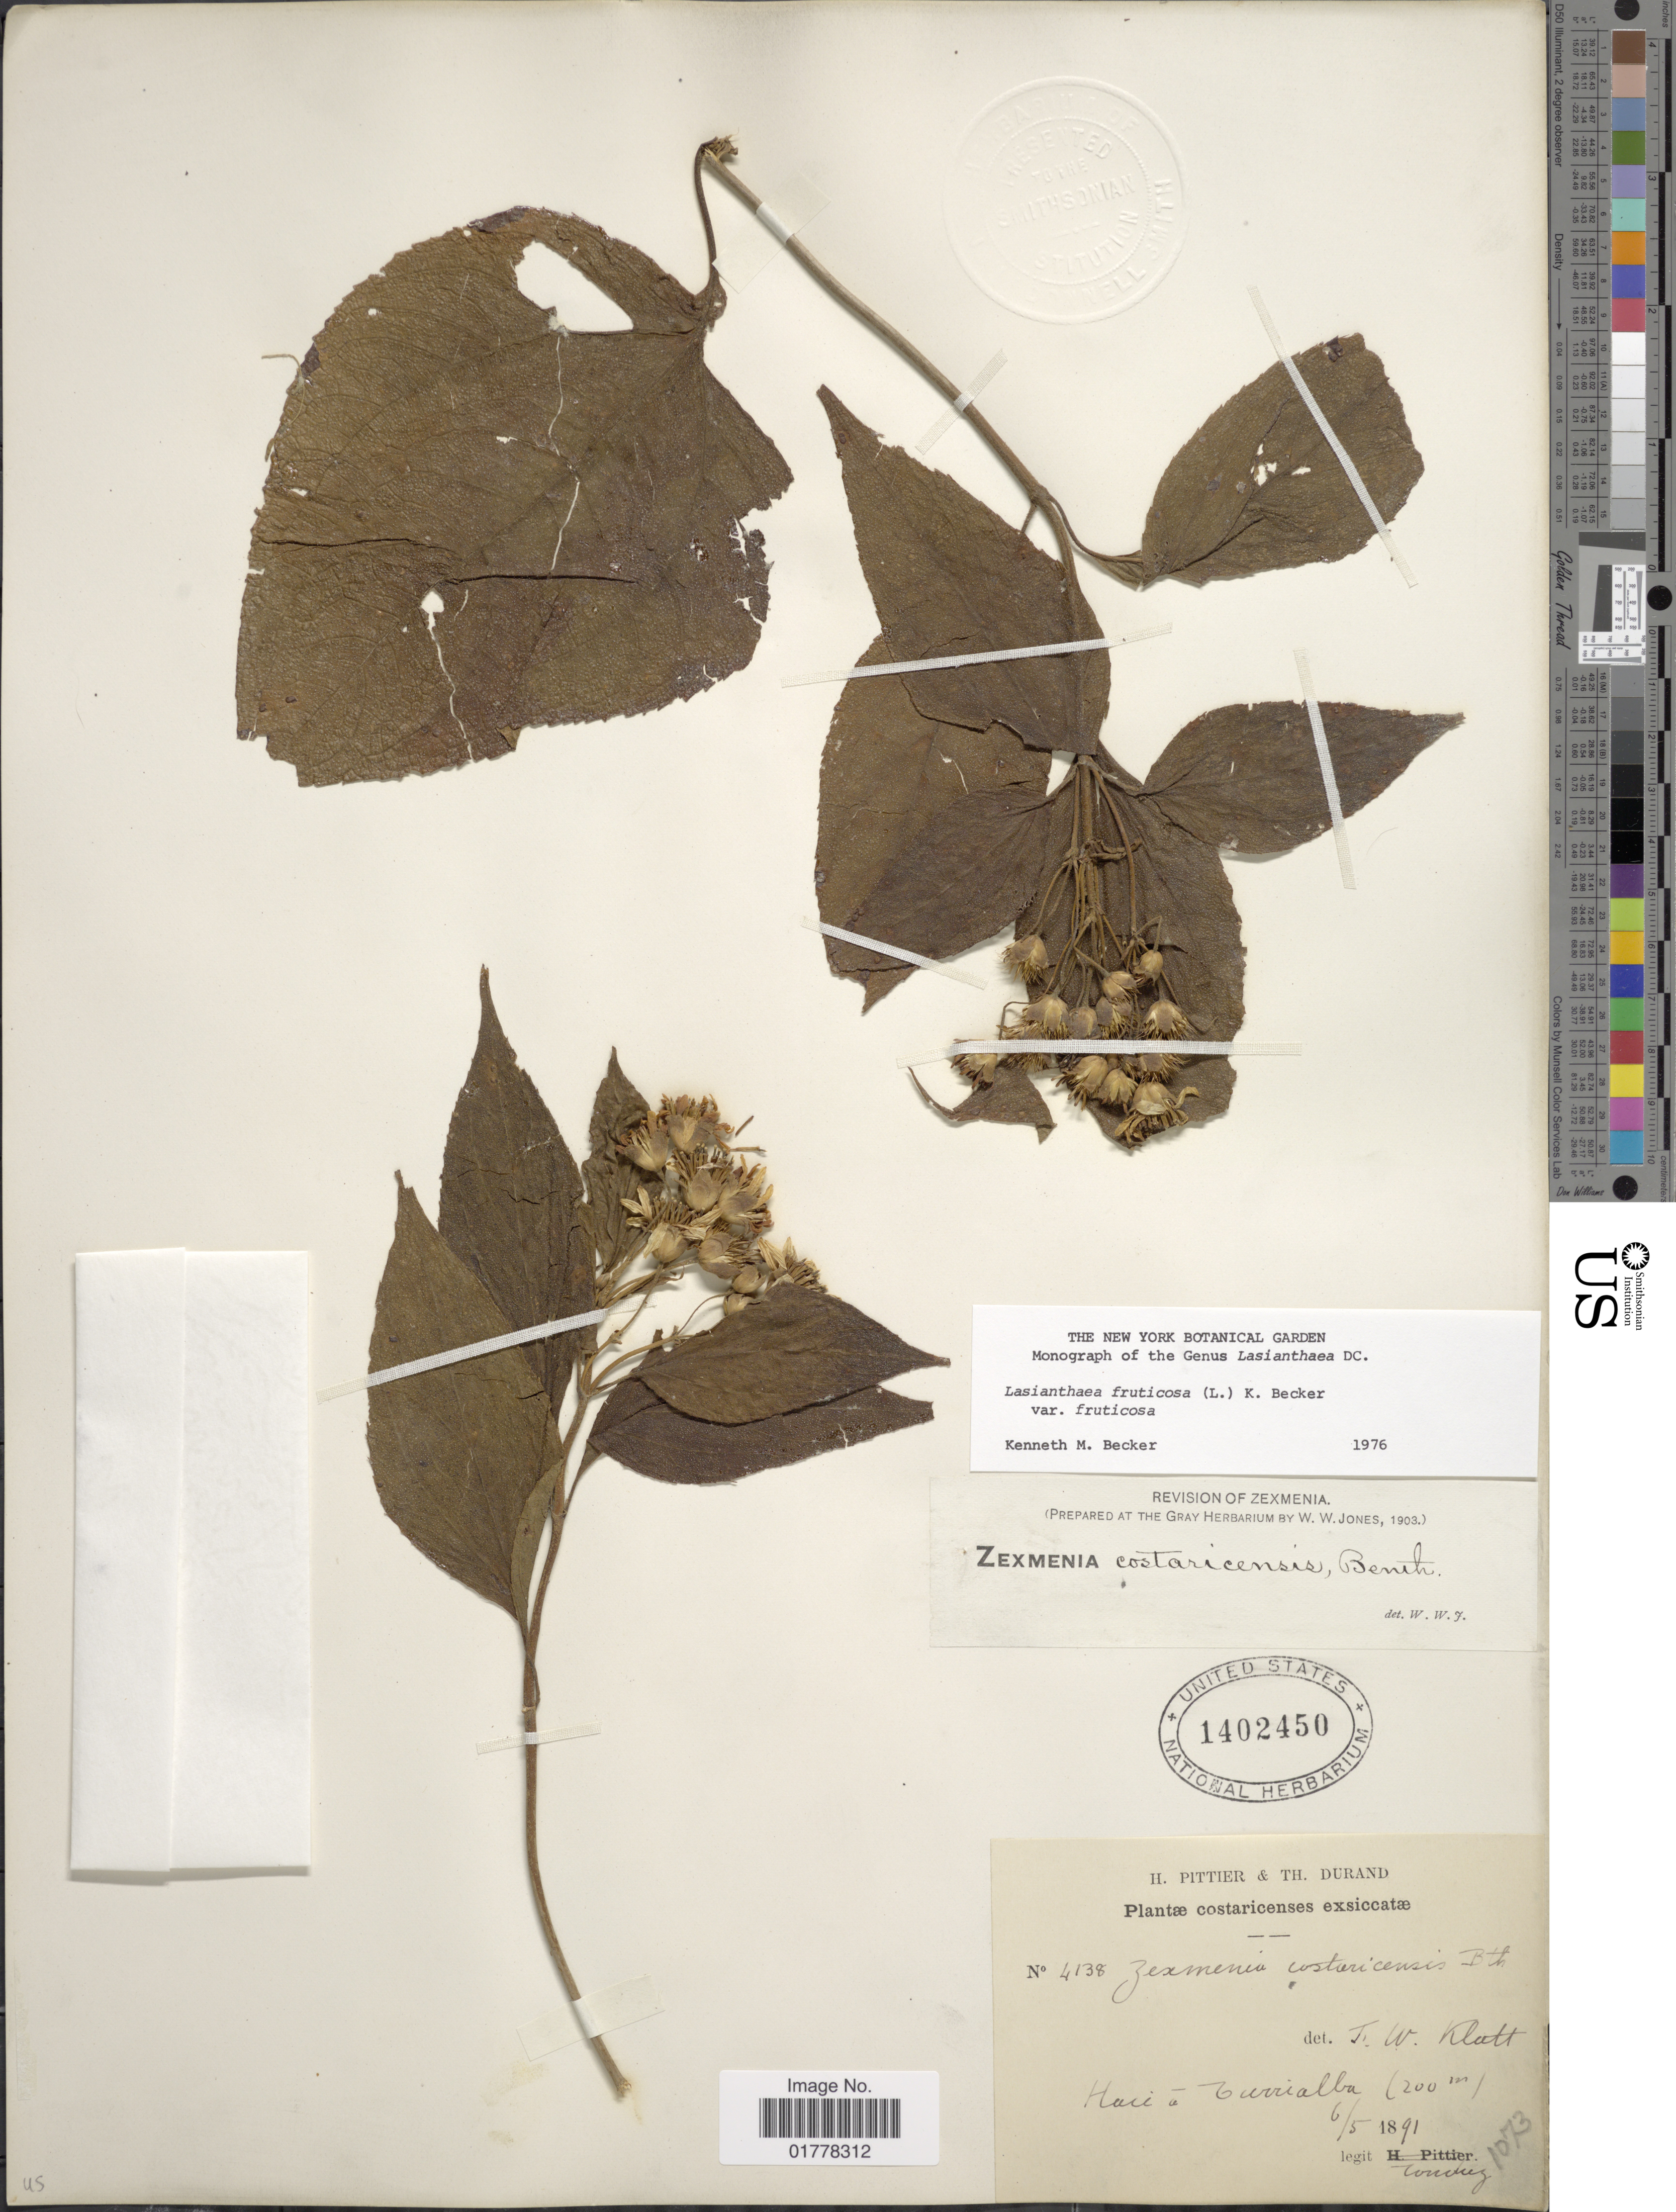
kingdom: Plantae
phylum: Tracheophyta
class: Magnoliopsida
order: Asterales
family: Asteraceae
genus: Lasianthaea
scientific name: Lasianthaea fruticosa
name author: (L.) K.M. Becker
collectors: A. Tonduz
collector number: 4138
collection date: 1891-05-06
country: Costa Rica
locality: Hace á Turrialba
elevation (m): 200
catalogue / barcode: US 1402450